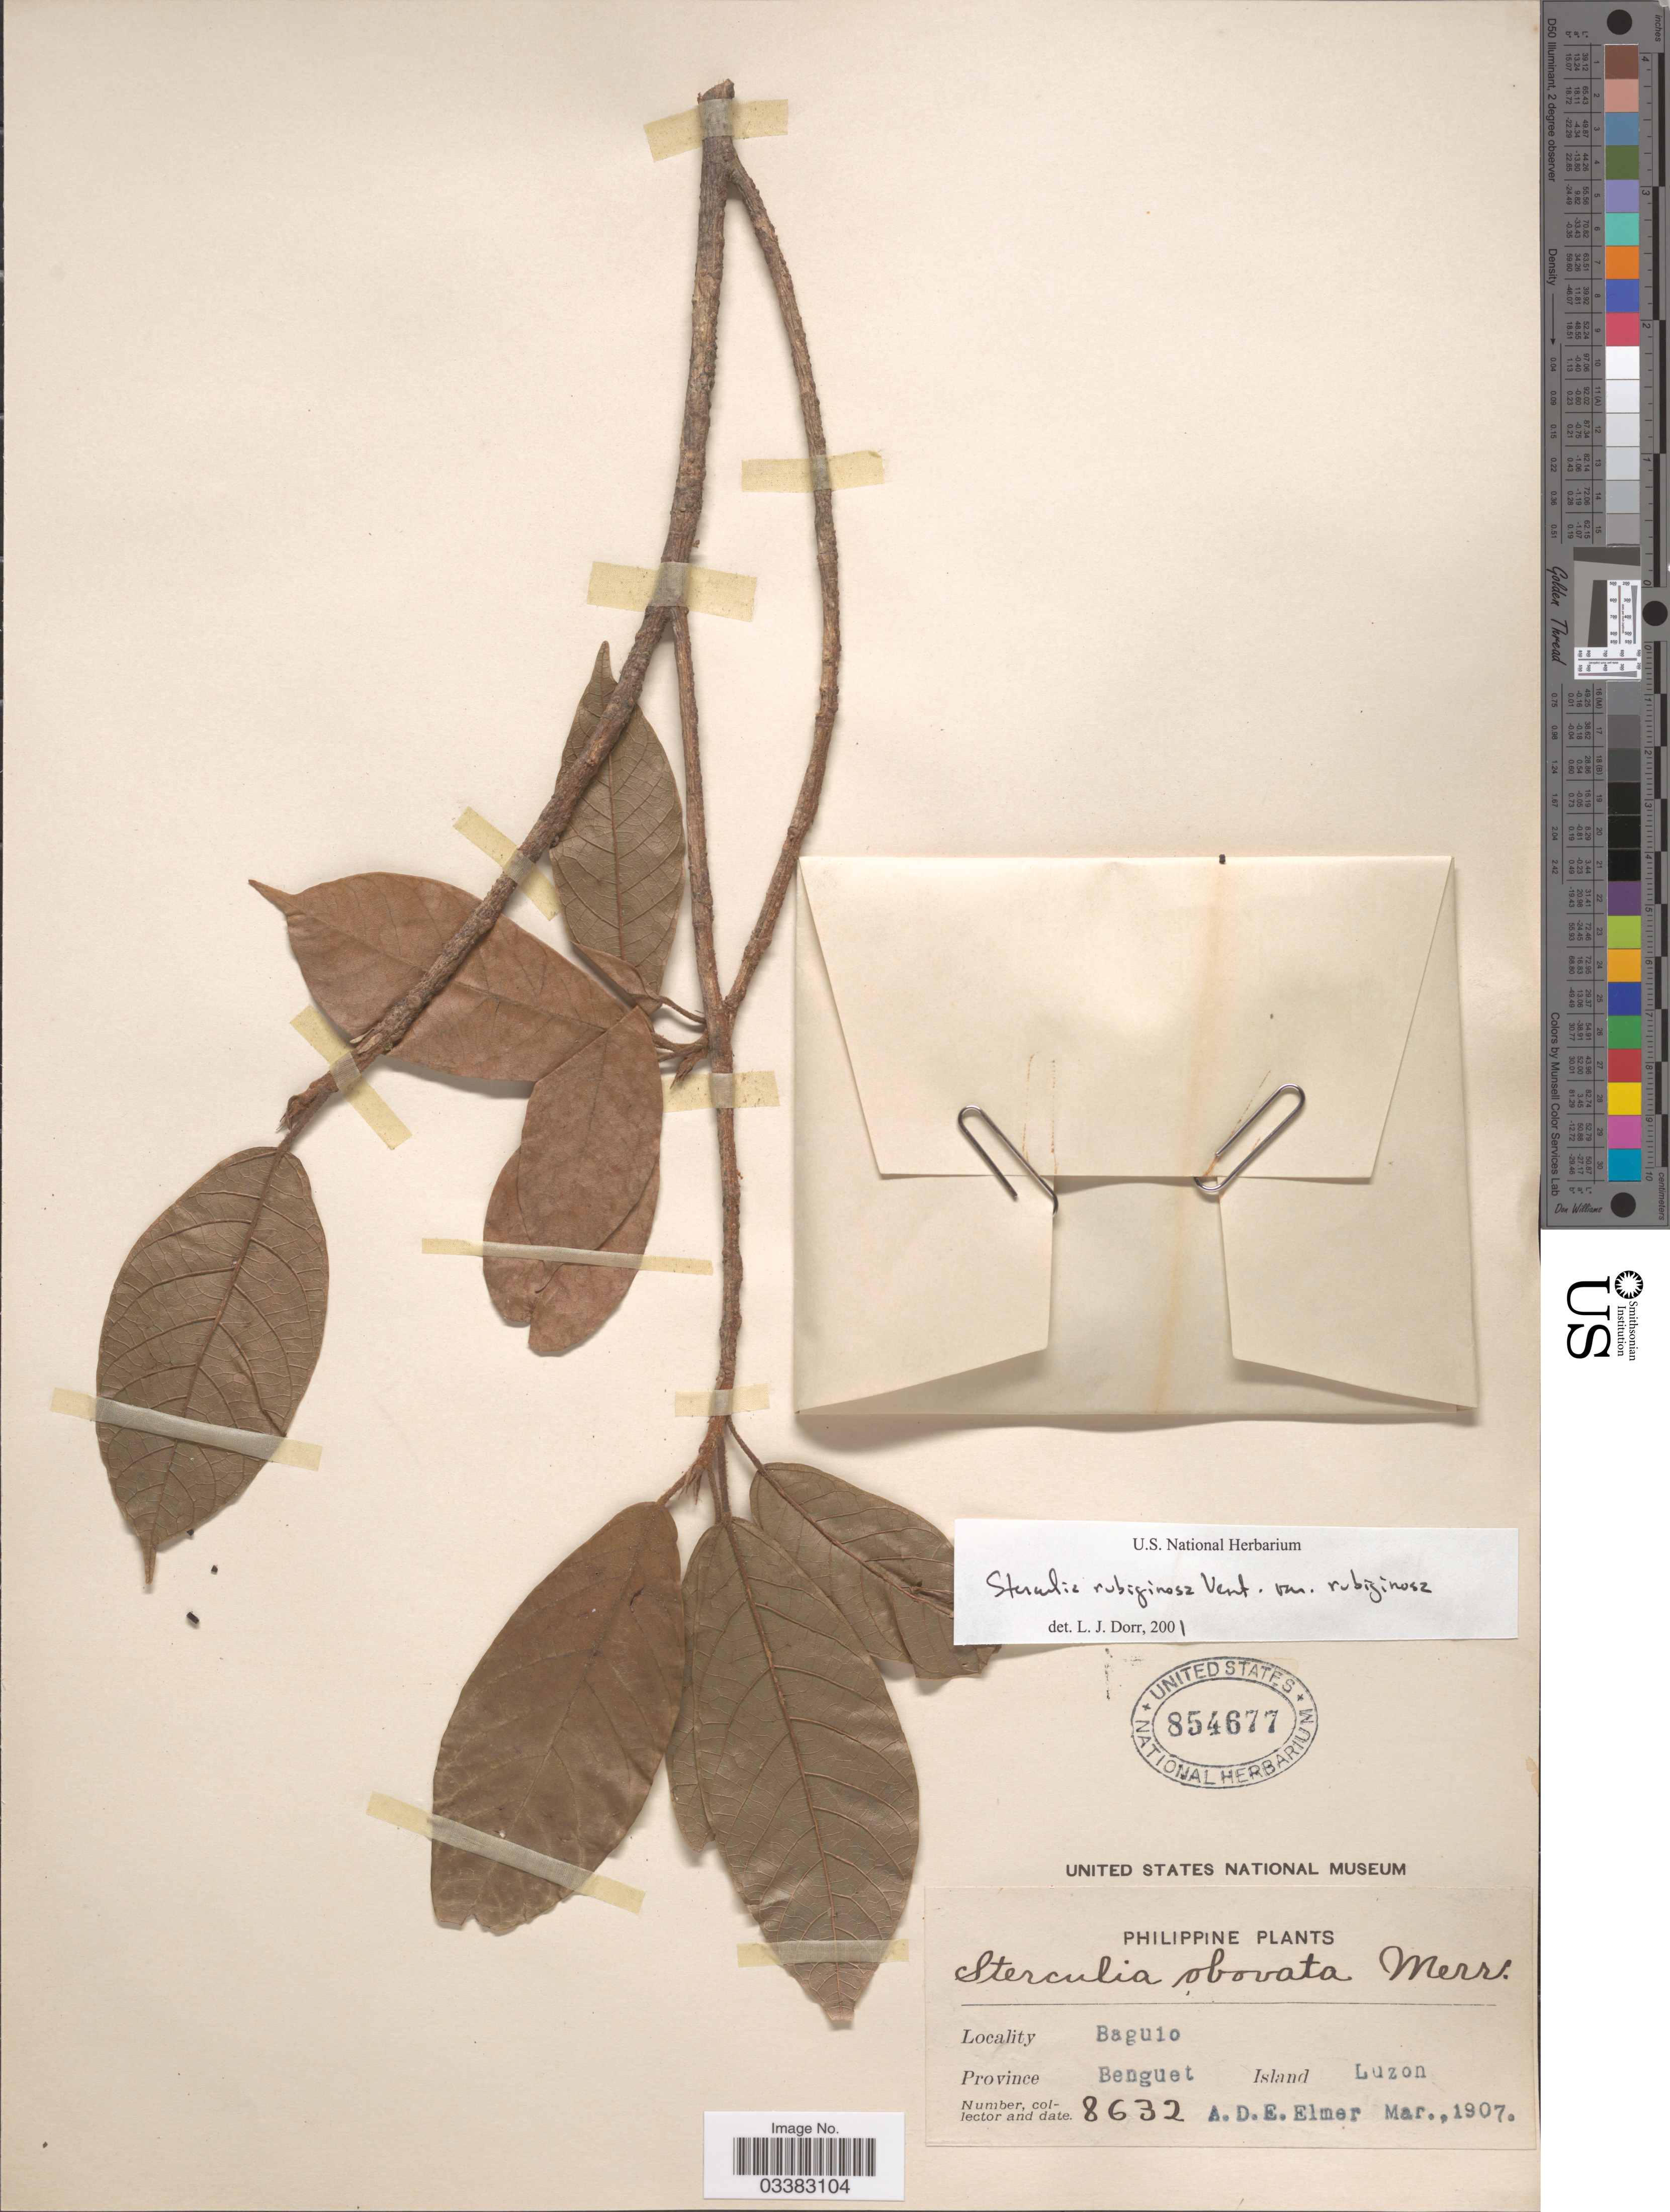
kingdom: Plantae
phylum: Tracheophyta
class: Magnoliopsida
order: Malvales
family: Malvaceae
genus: Sterculia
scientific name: Sterculia rubiginosa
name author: Vent.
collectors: A. D. E. Elmer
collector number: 8632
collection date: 1907-03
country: Philippines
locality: Baguio, Province Benguet, Island Luzon.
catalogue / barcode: US 854677